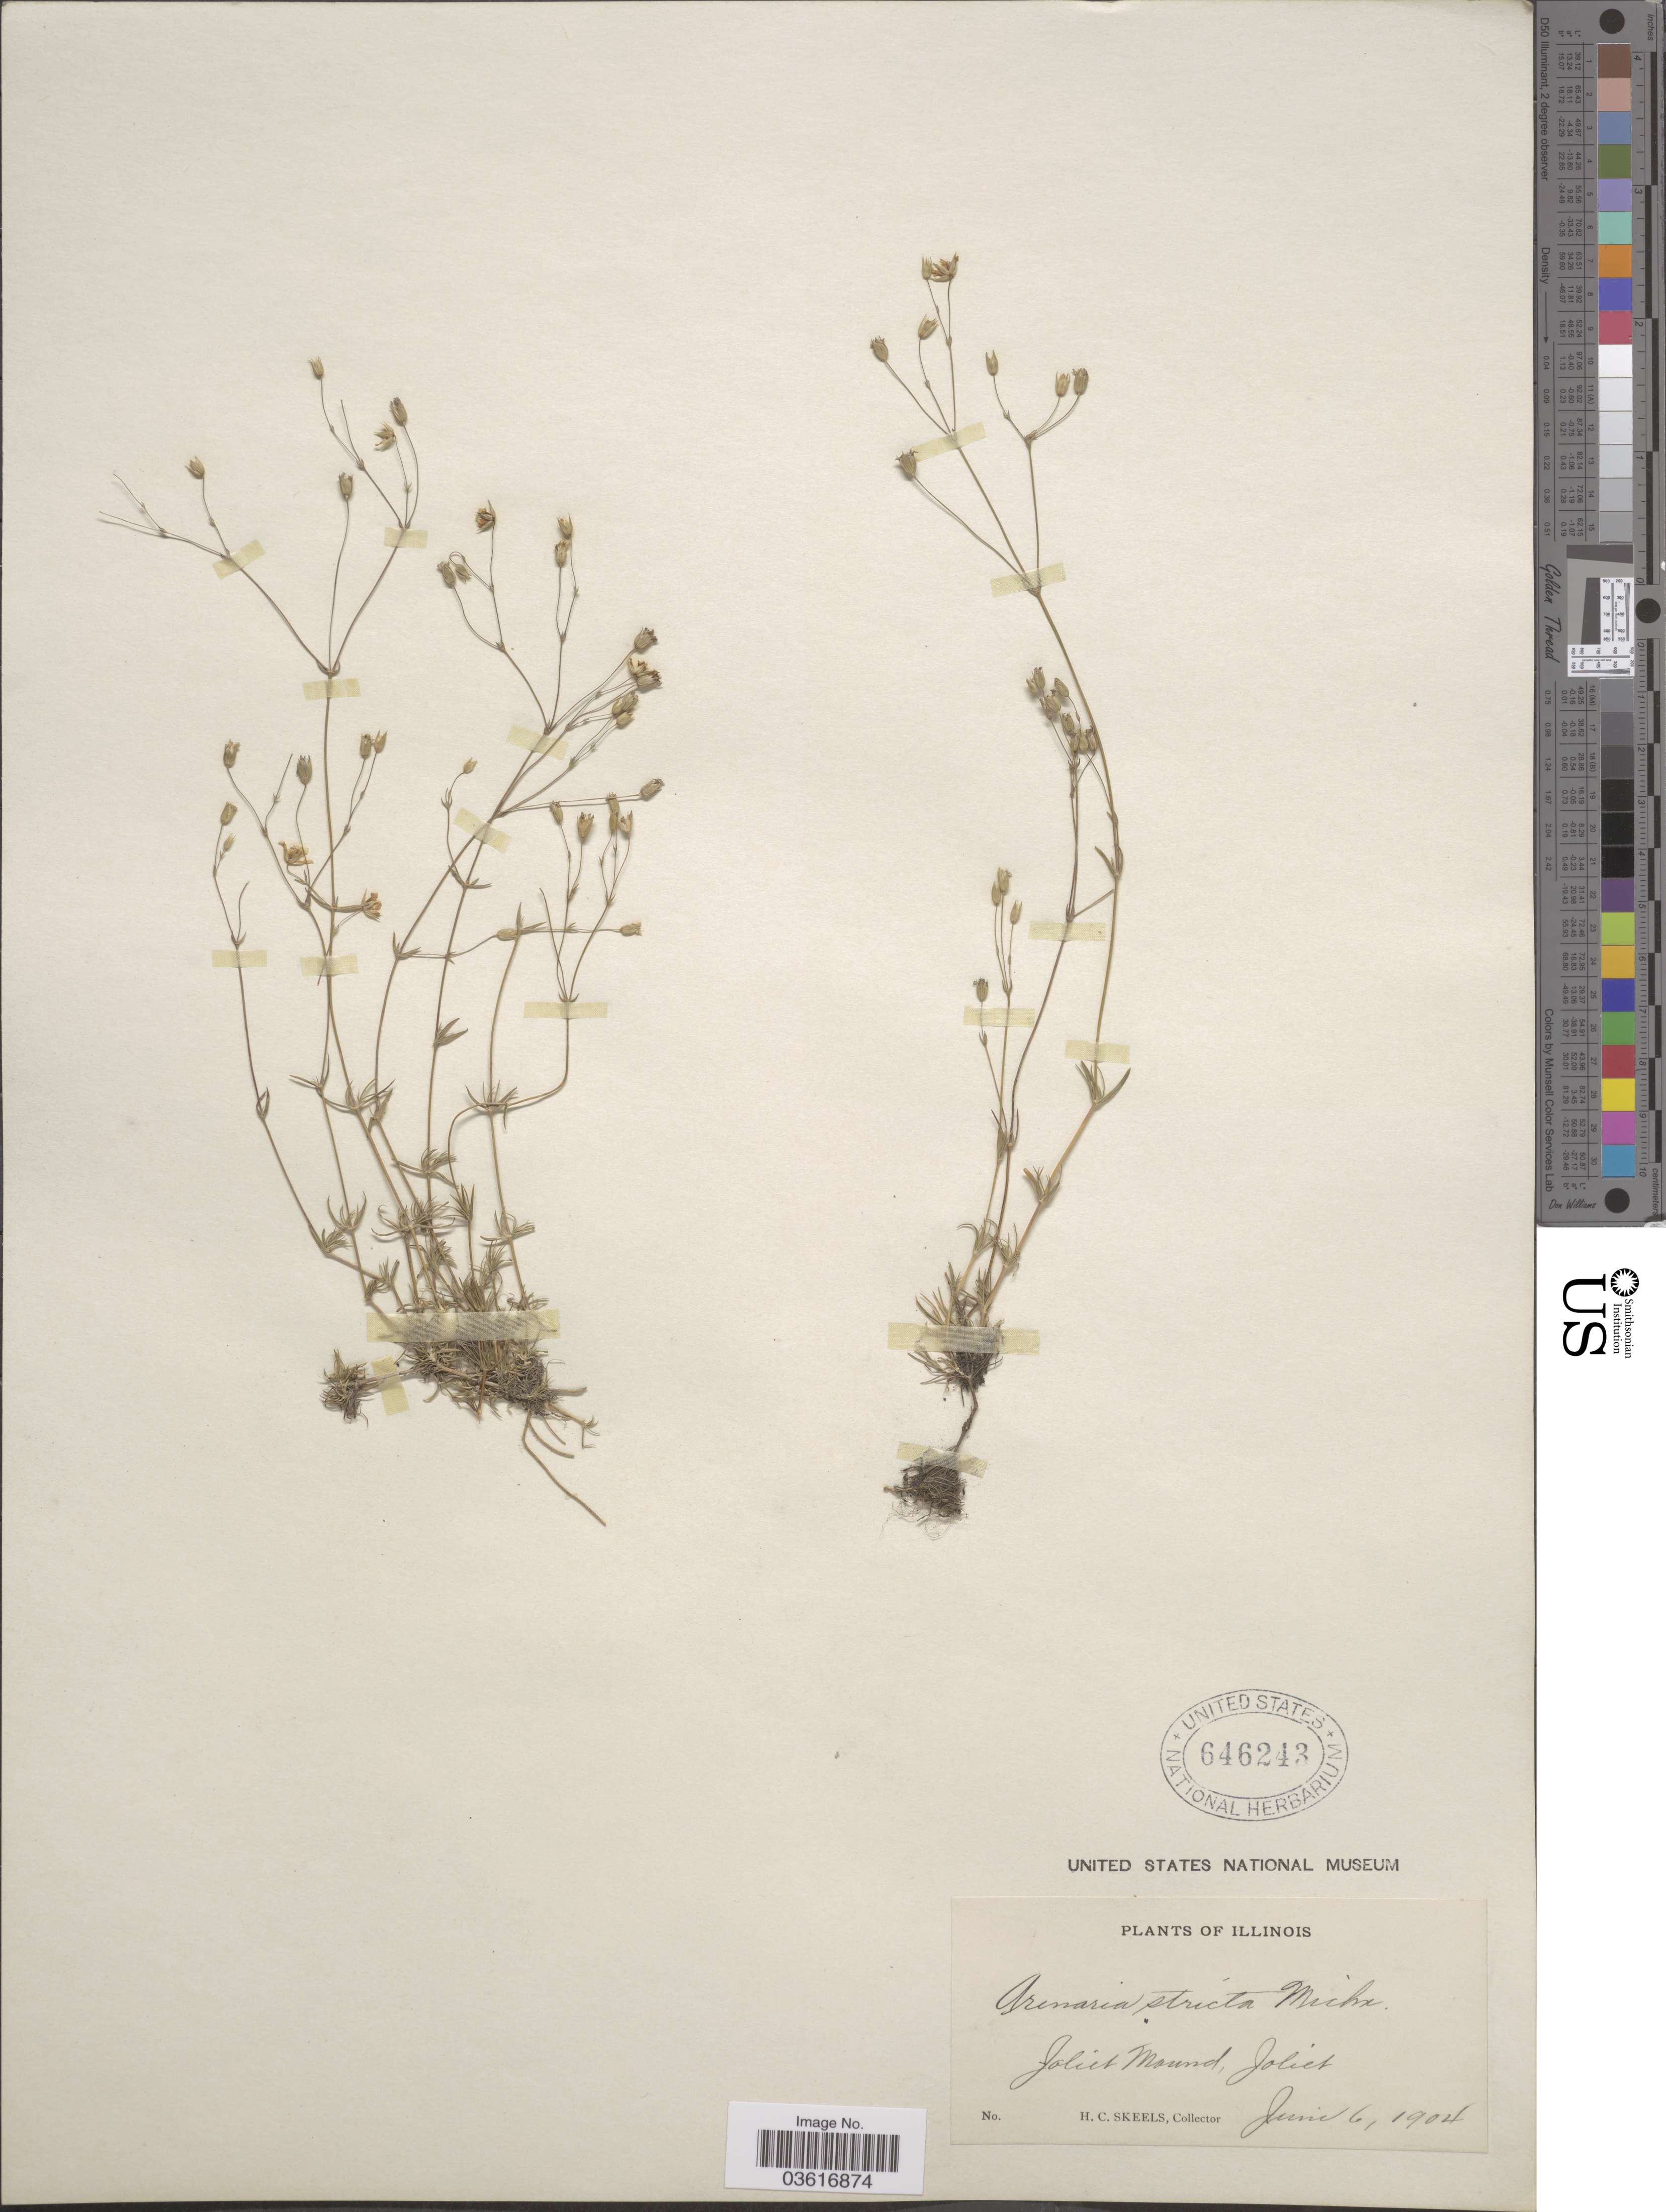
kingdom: Plantae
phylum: Tracheophyta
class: Magnoliopsida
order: Caryophyllales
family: Caryophyllaceae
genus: Minuartia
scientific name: Minuartia stricta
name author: (Sw.) Hiern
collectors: H. Skeels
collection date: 1904-06-16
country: United States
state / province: Illinois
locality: Joliet Mound, Joliet.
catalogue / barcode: US 646243